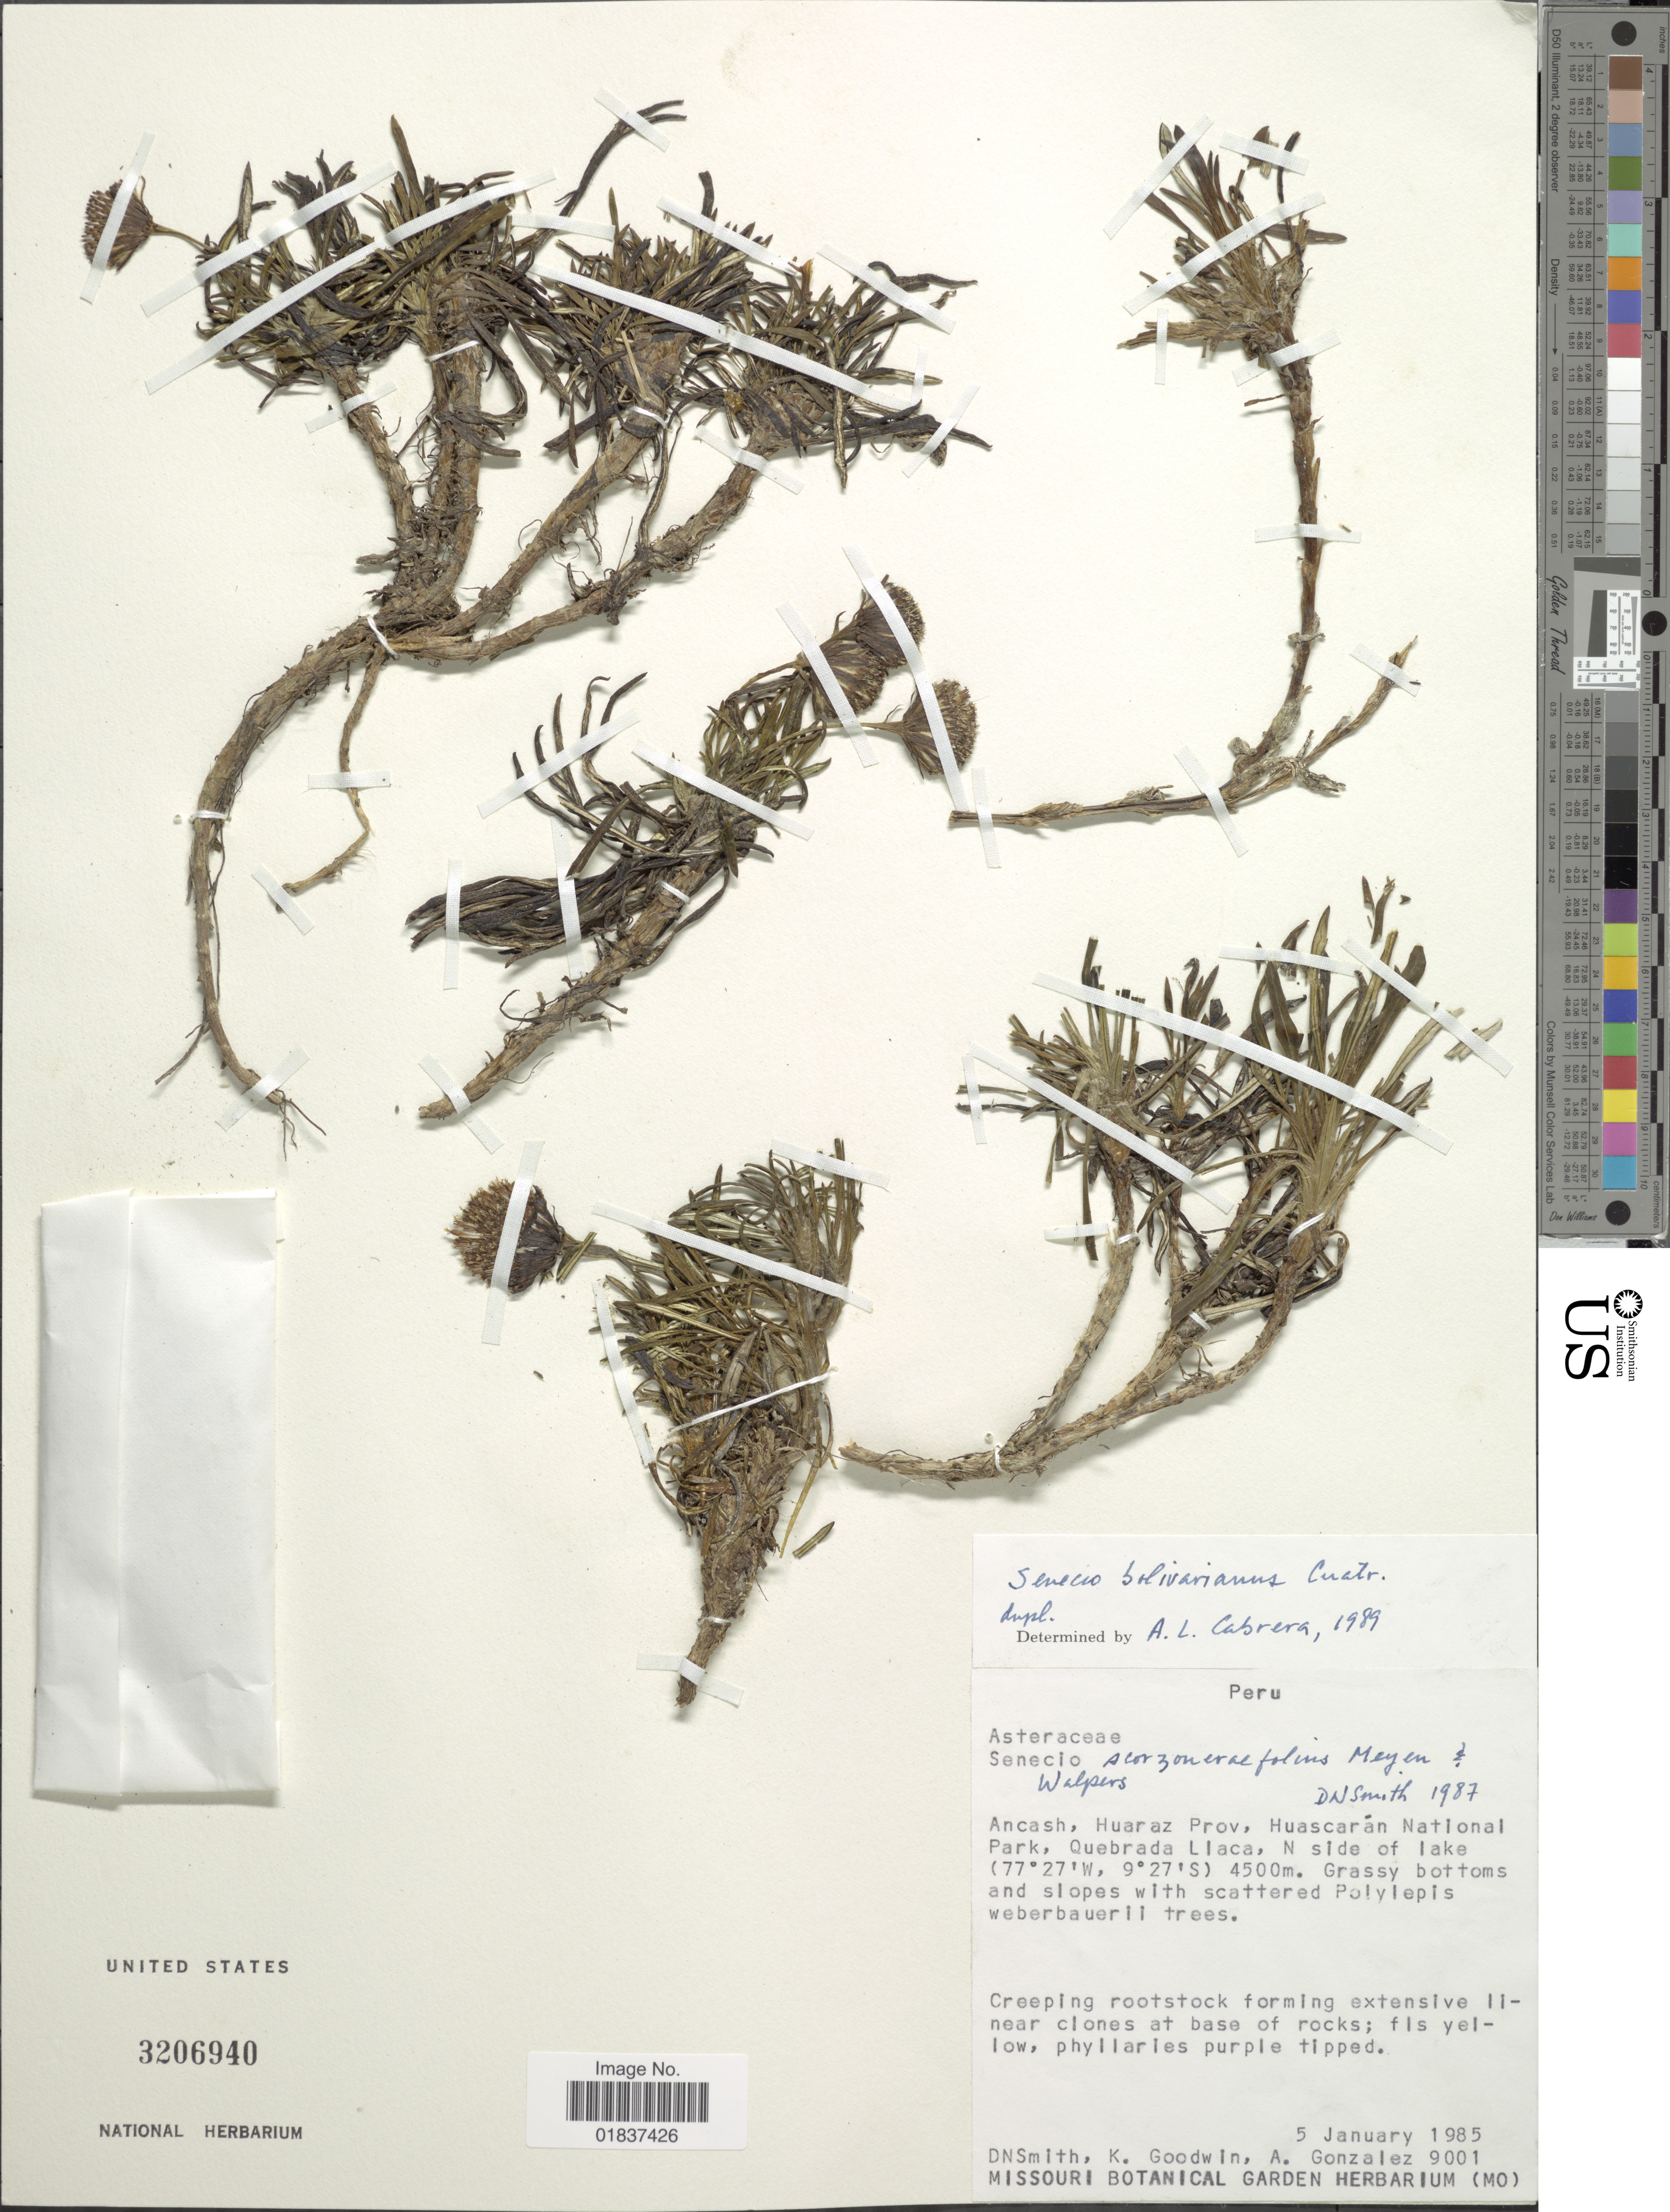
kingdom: Plantae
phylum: Tracheophyta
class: Magnoliopsida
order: Asterales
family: Asteraceae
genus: Senecio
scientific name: Senecio bolivarianus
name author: Cuatrec.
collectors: D. Smith, K. Goodwin & A. C. González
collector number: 9001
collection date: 1985-01-05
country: Peru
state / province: Ancash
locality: Ancash, Huaraz Prov, Huascaran National Park, Quebrada Llaca, N side of lake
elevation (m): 4500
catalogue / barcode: US 3206940